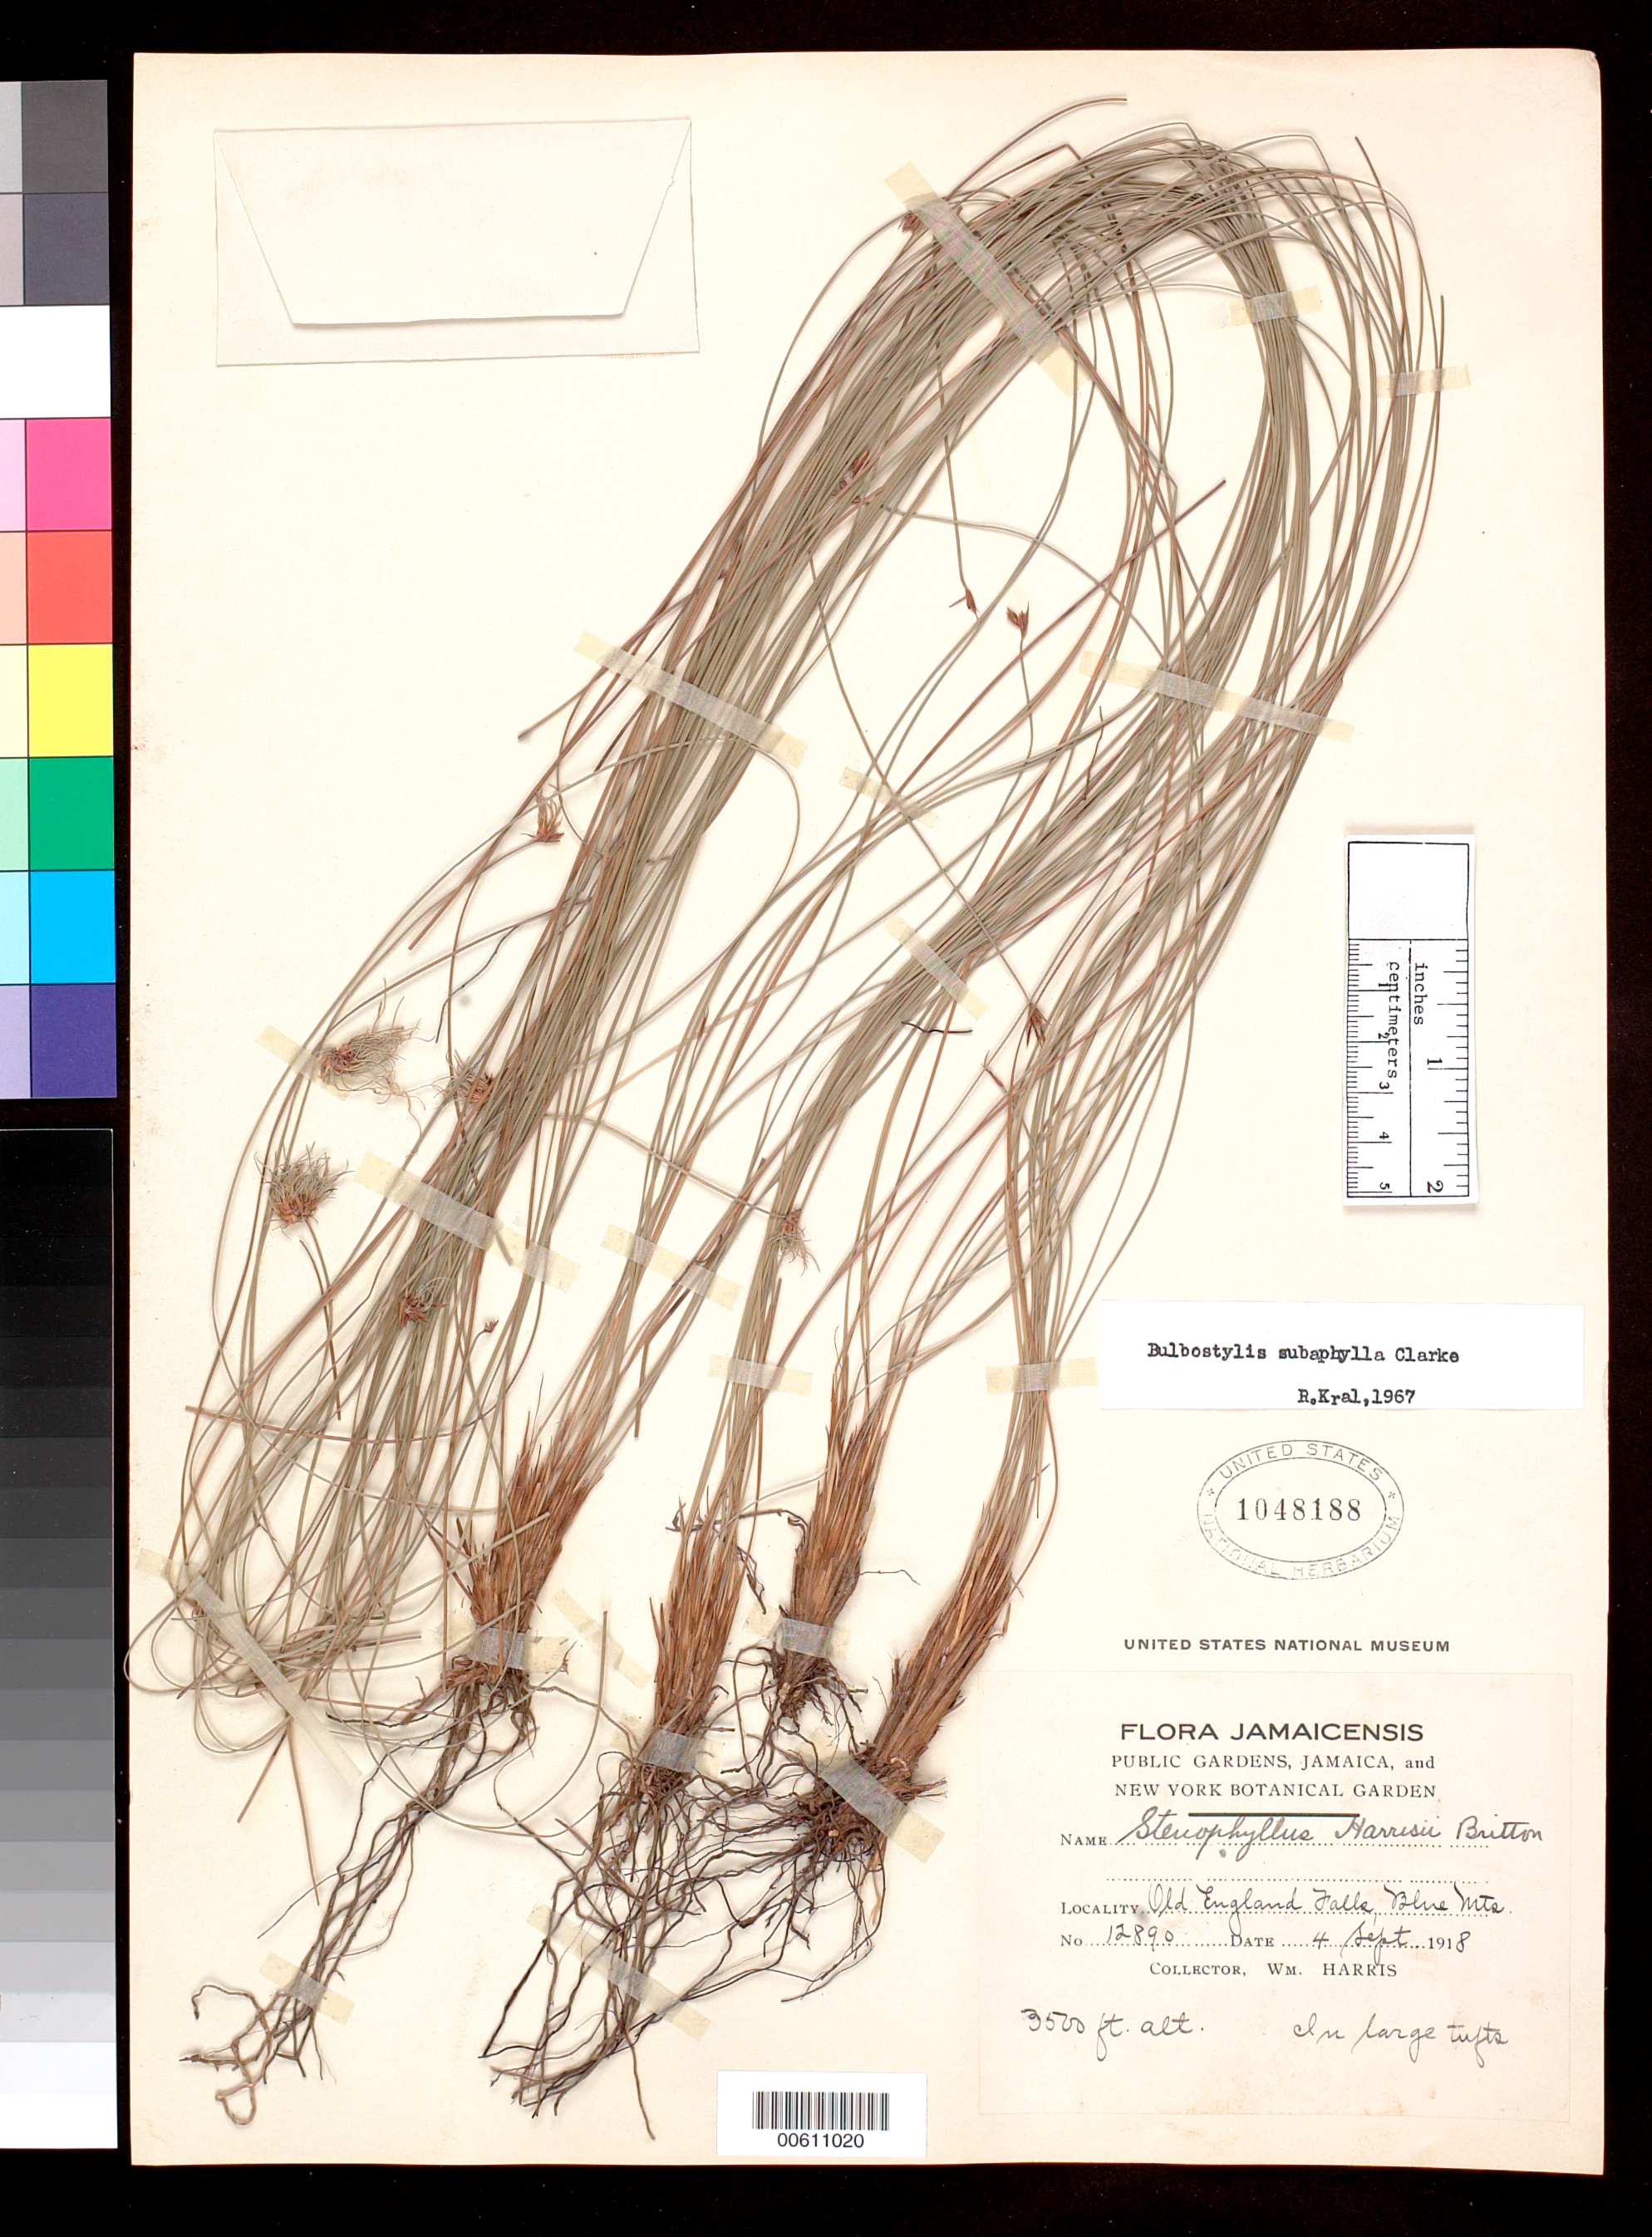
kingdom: Plantae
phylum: Tracheophyta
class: Liliopsida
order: Poales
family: Cyperaceae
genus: Bulbostylis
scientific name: Bulbostylis subaphylla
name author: C.B. Clarke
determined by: Kral, Robert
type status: Paratype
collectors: W. H. Harris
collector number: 12890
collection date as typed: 04 Sep 1918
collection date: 1918-09-04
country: Jamaica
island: Greater Antilles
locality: Old England Falls, Blue Mountains.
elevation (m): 1067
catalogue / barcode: US 1048188